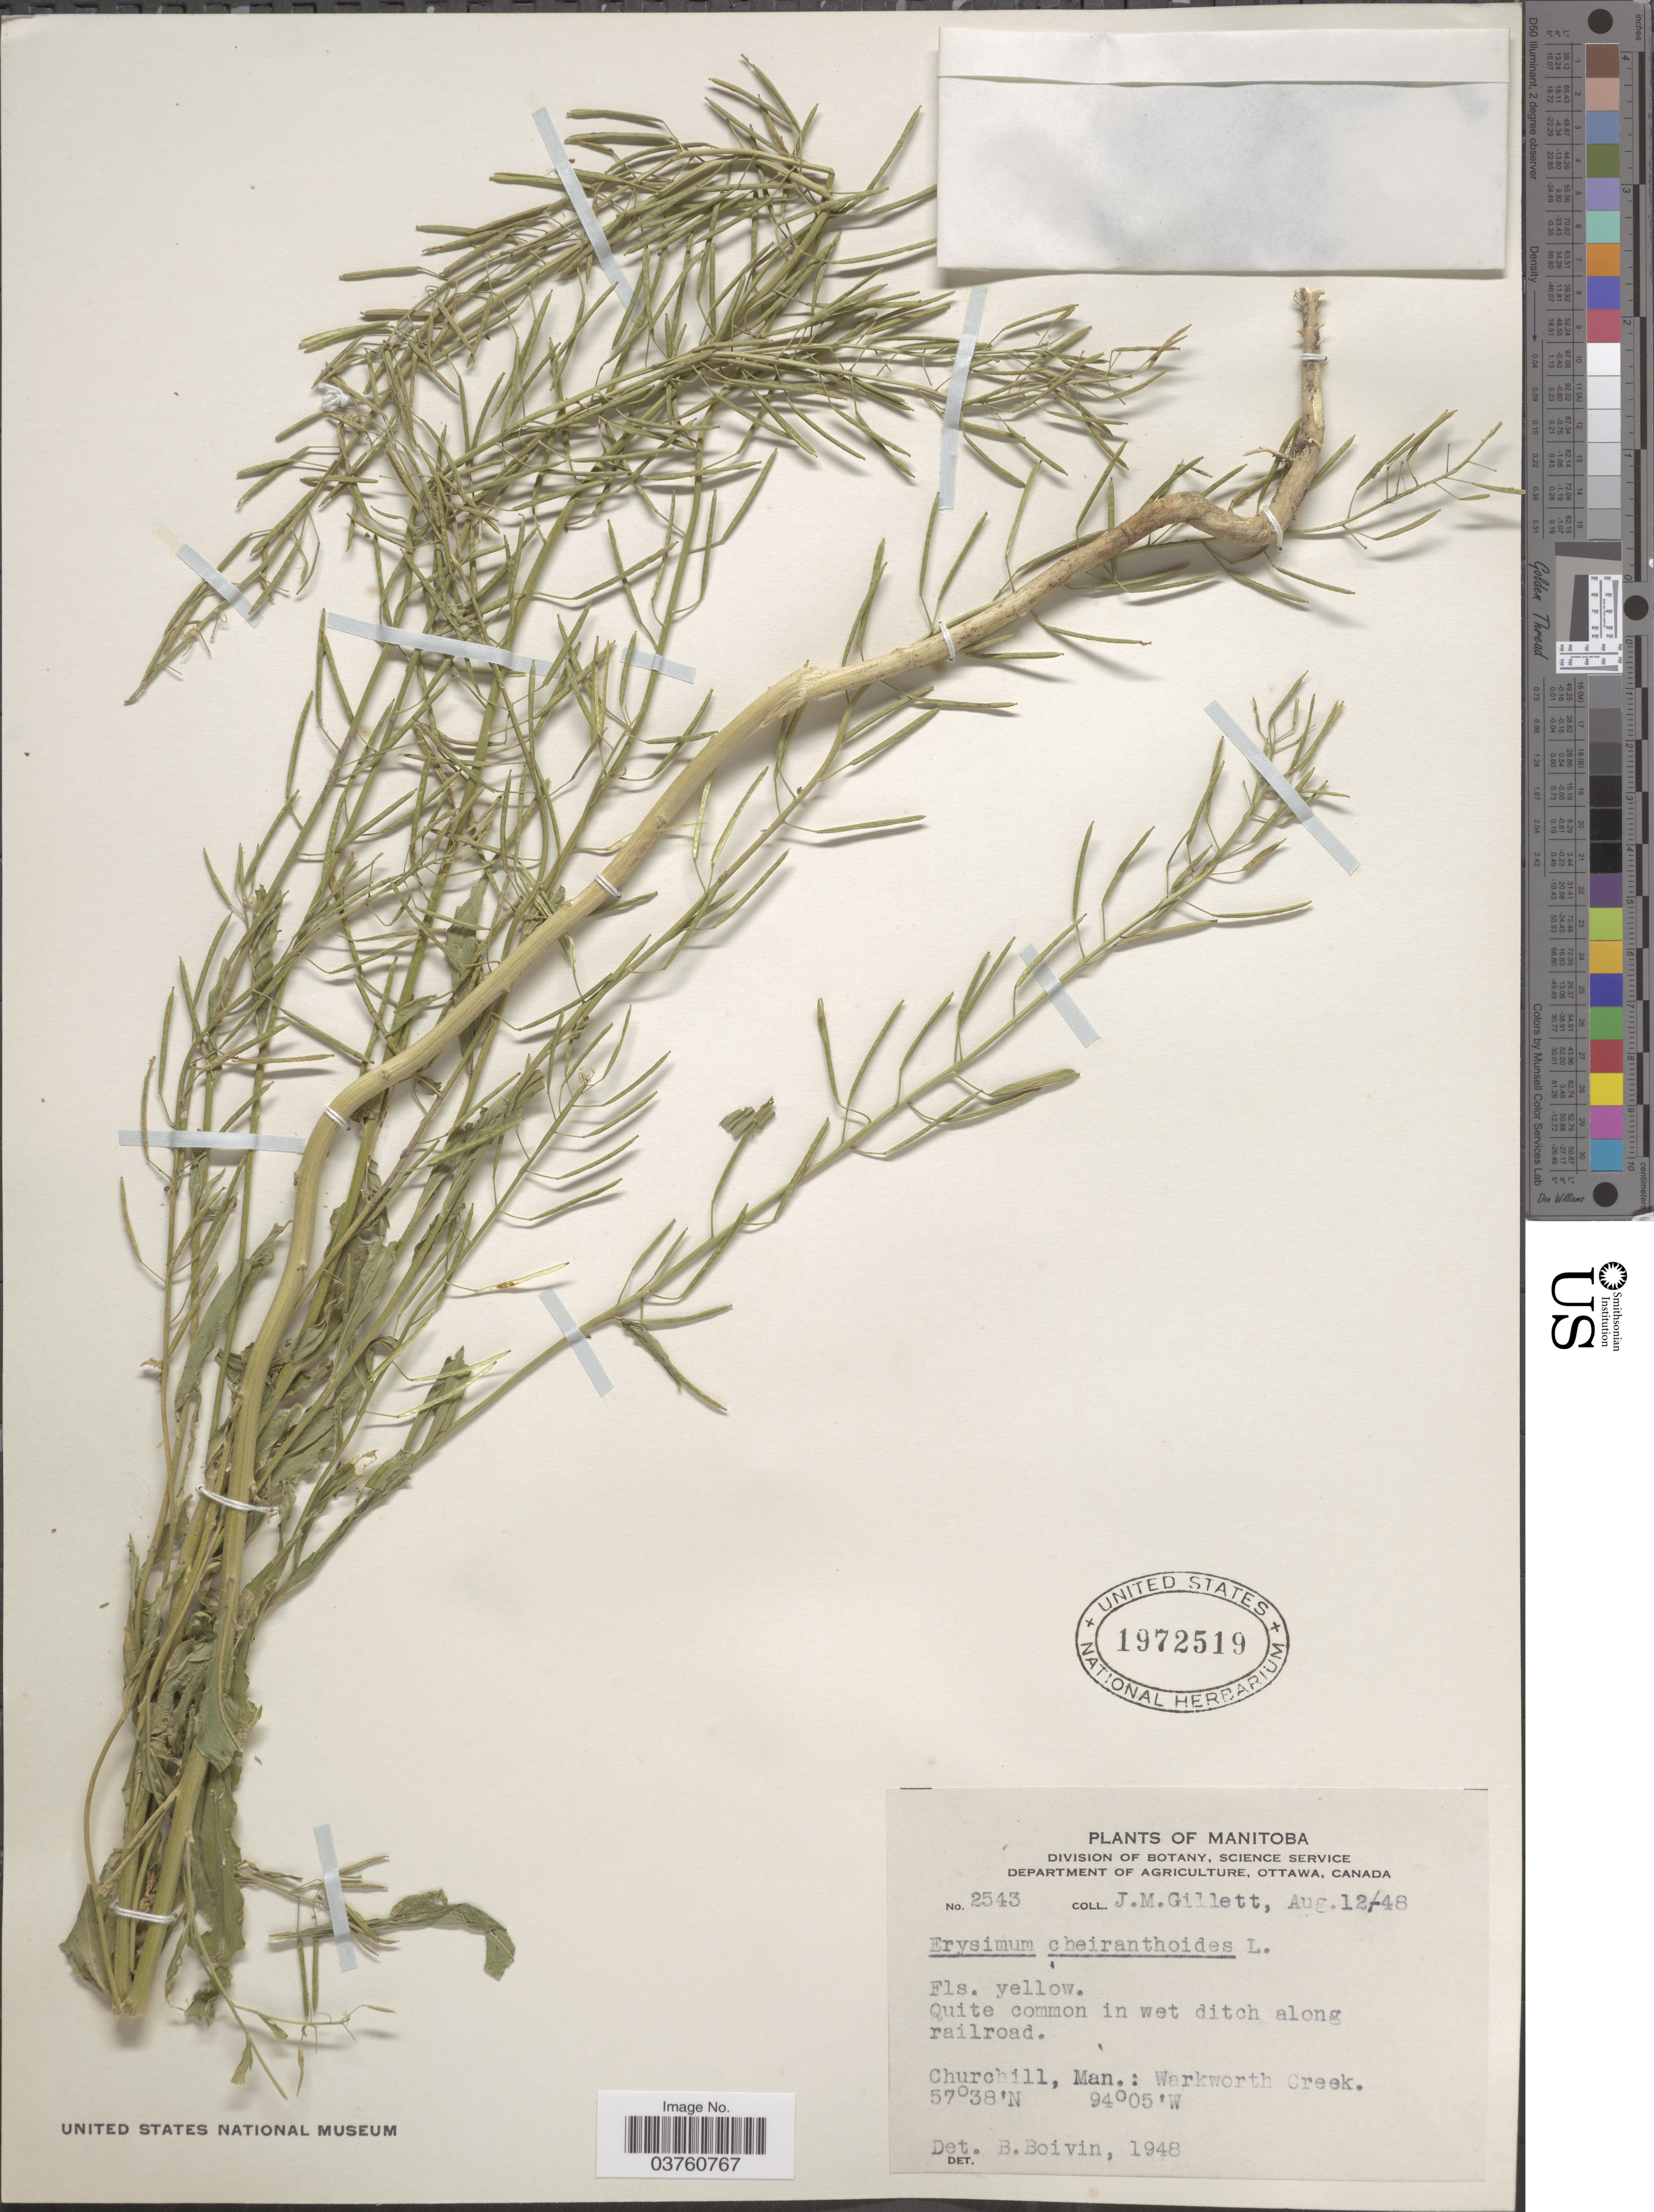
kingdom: Plantae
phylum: Tracheophyta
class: Magnoliopsida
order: Brassicales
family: Brassicaceae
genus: Erysimum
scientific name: Erysimum cheiranthoides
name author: L.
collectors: J. M. Gillett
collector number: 2543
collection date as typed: Transcribed d/m/y: 12/8/48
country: Canada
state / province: Manitoba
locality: Churchill: Warkworth Creek.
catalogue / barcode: US 1972519